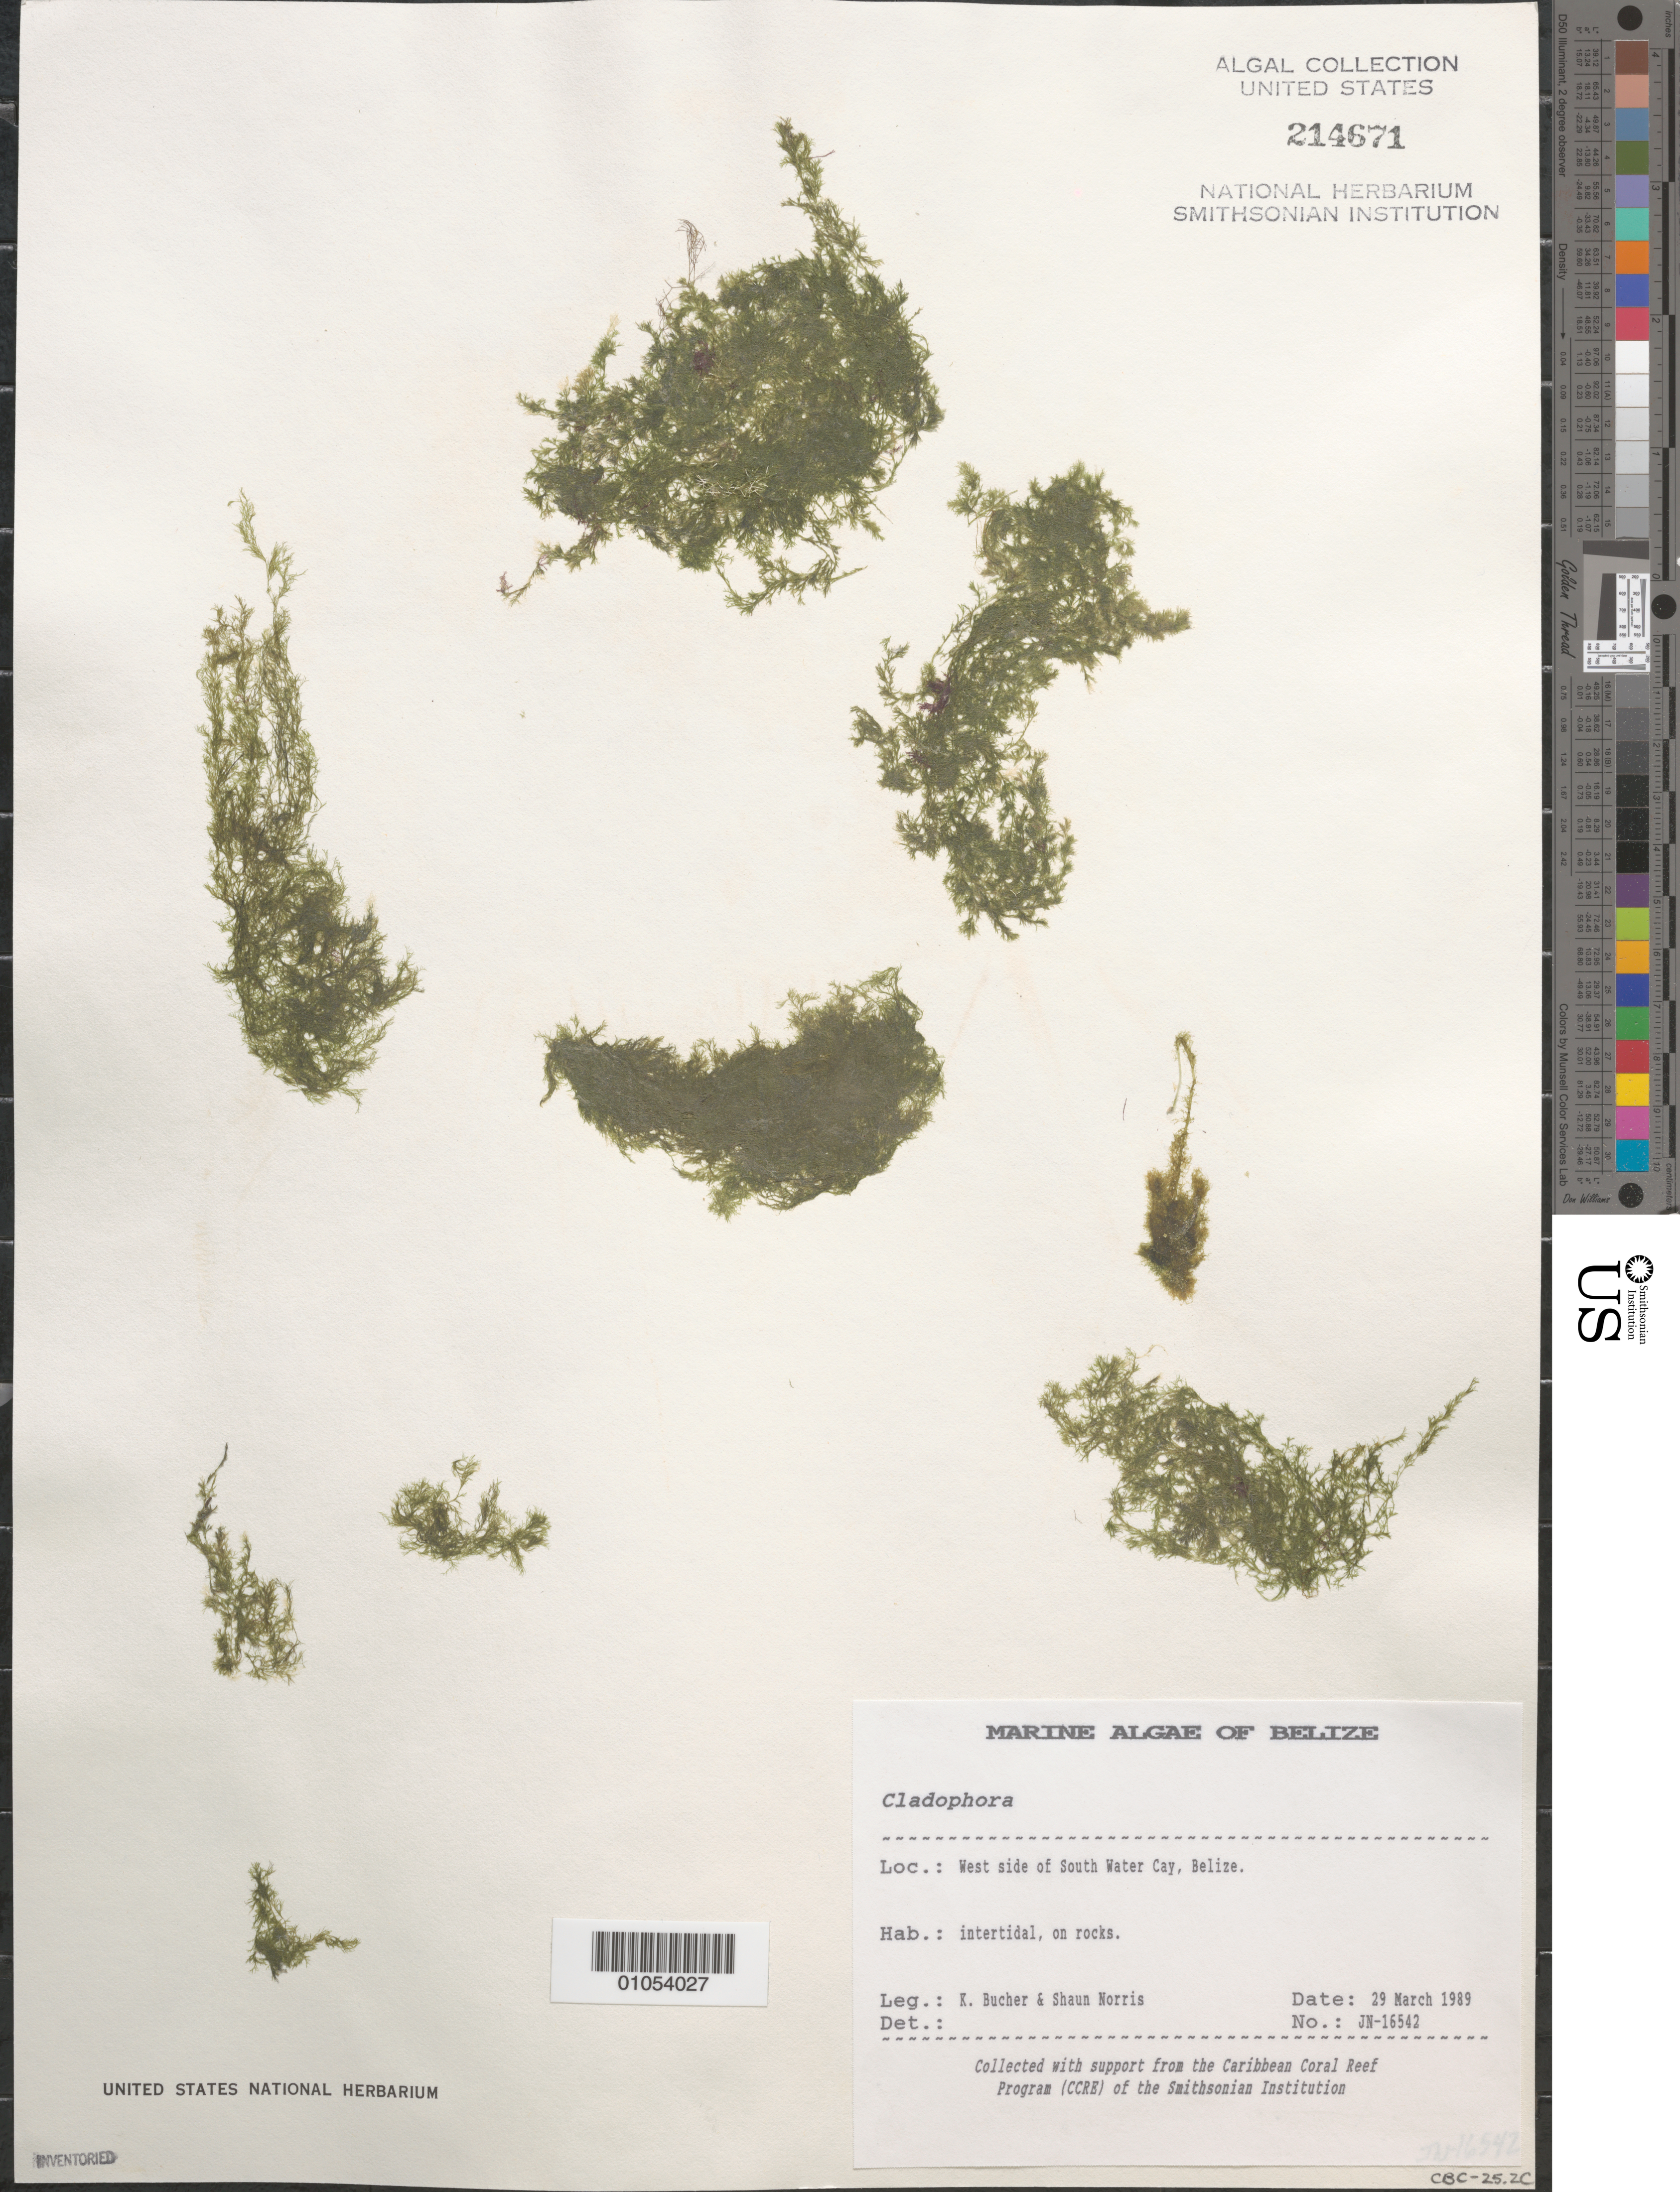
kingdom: Plantae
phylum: Chlorophyta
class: Ulvophyceae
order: Cladophorales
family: Cladophoraceae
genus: Cladophora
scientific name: Cladophora sp.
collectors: K. E. Bucher & S. Norris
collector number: JN-16542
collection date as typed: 29 Mar 1989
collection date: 1989-03-29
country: Belize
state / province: Stann Creek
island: South Water Cay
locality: West side of cay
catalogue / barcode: US 214671